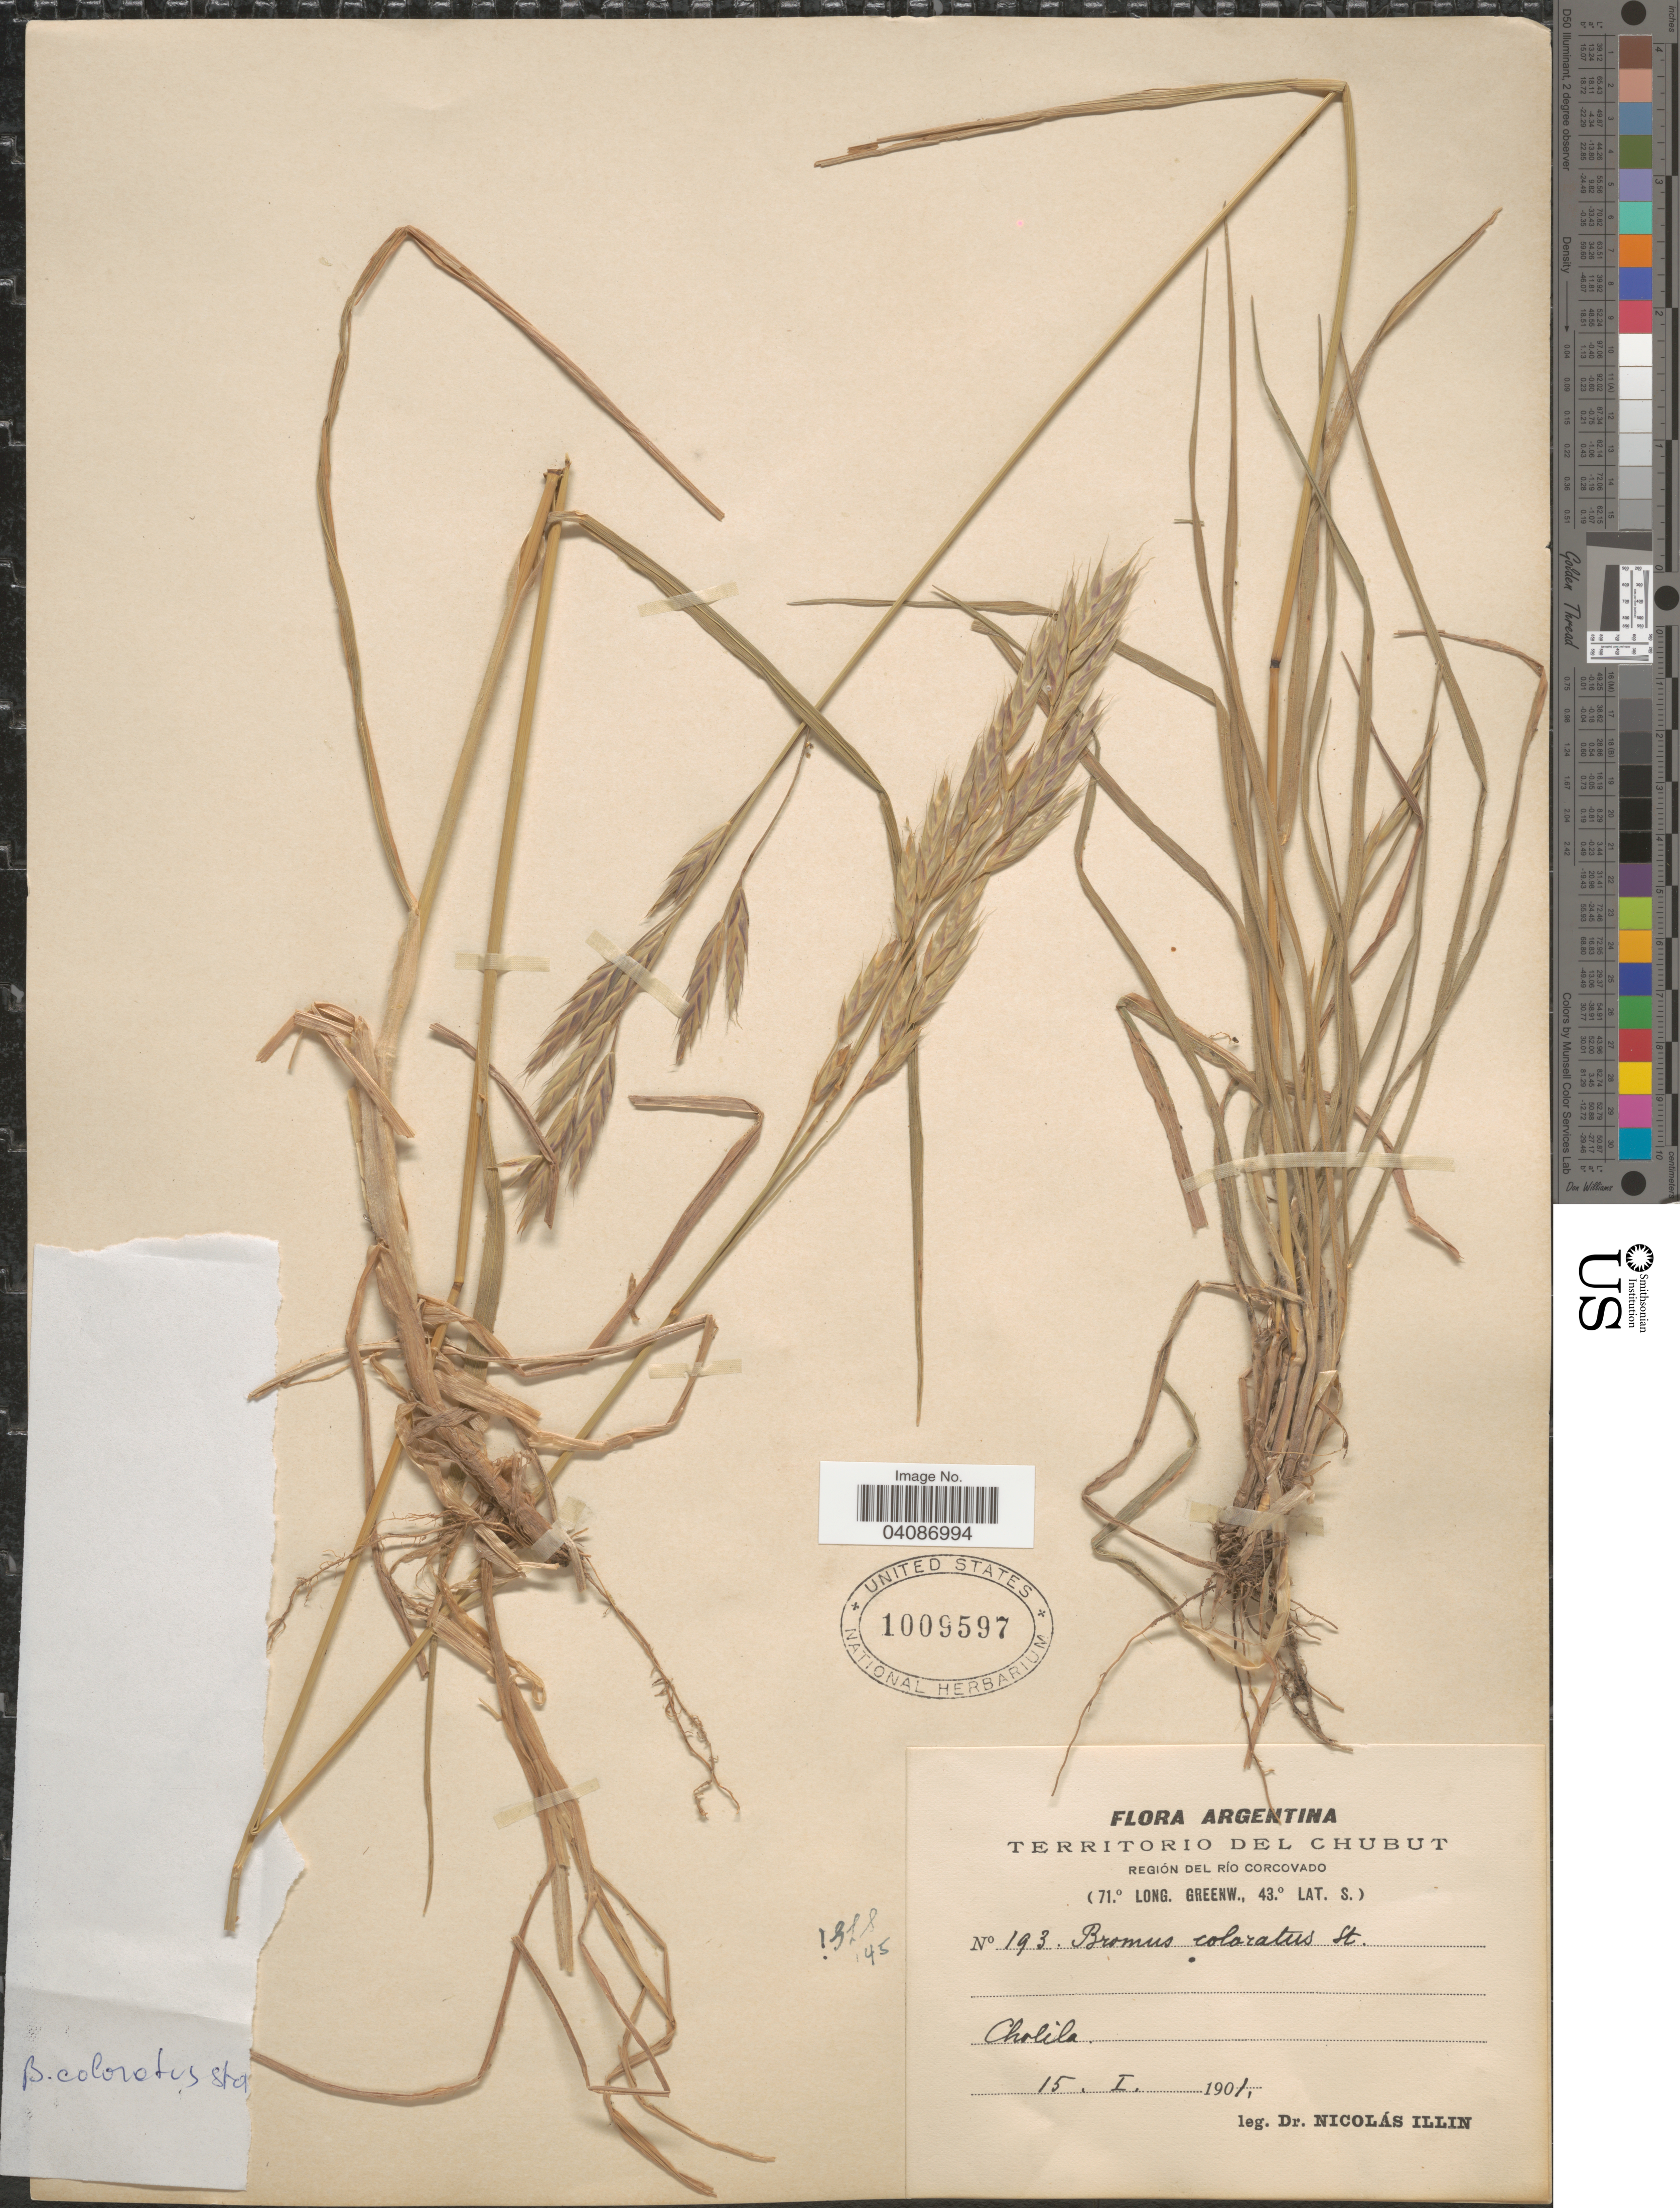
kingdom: Plantae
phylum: Tracheophyta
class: Liliopsida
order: Poales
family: Poaceae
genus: Bromus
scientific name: Bromus coloratus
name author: Steud.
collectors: N. Illin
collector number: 193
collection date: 1901-01-15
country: Argentina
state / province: Chubut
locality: Región Del Río Corcovado. Cholila.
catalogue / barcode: US 1009597